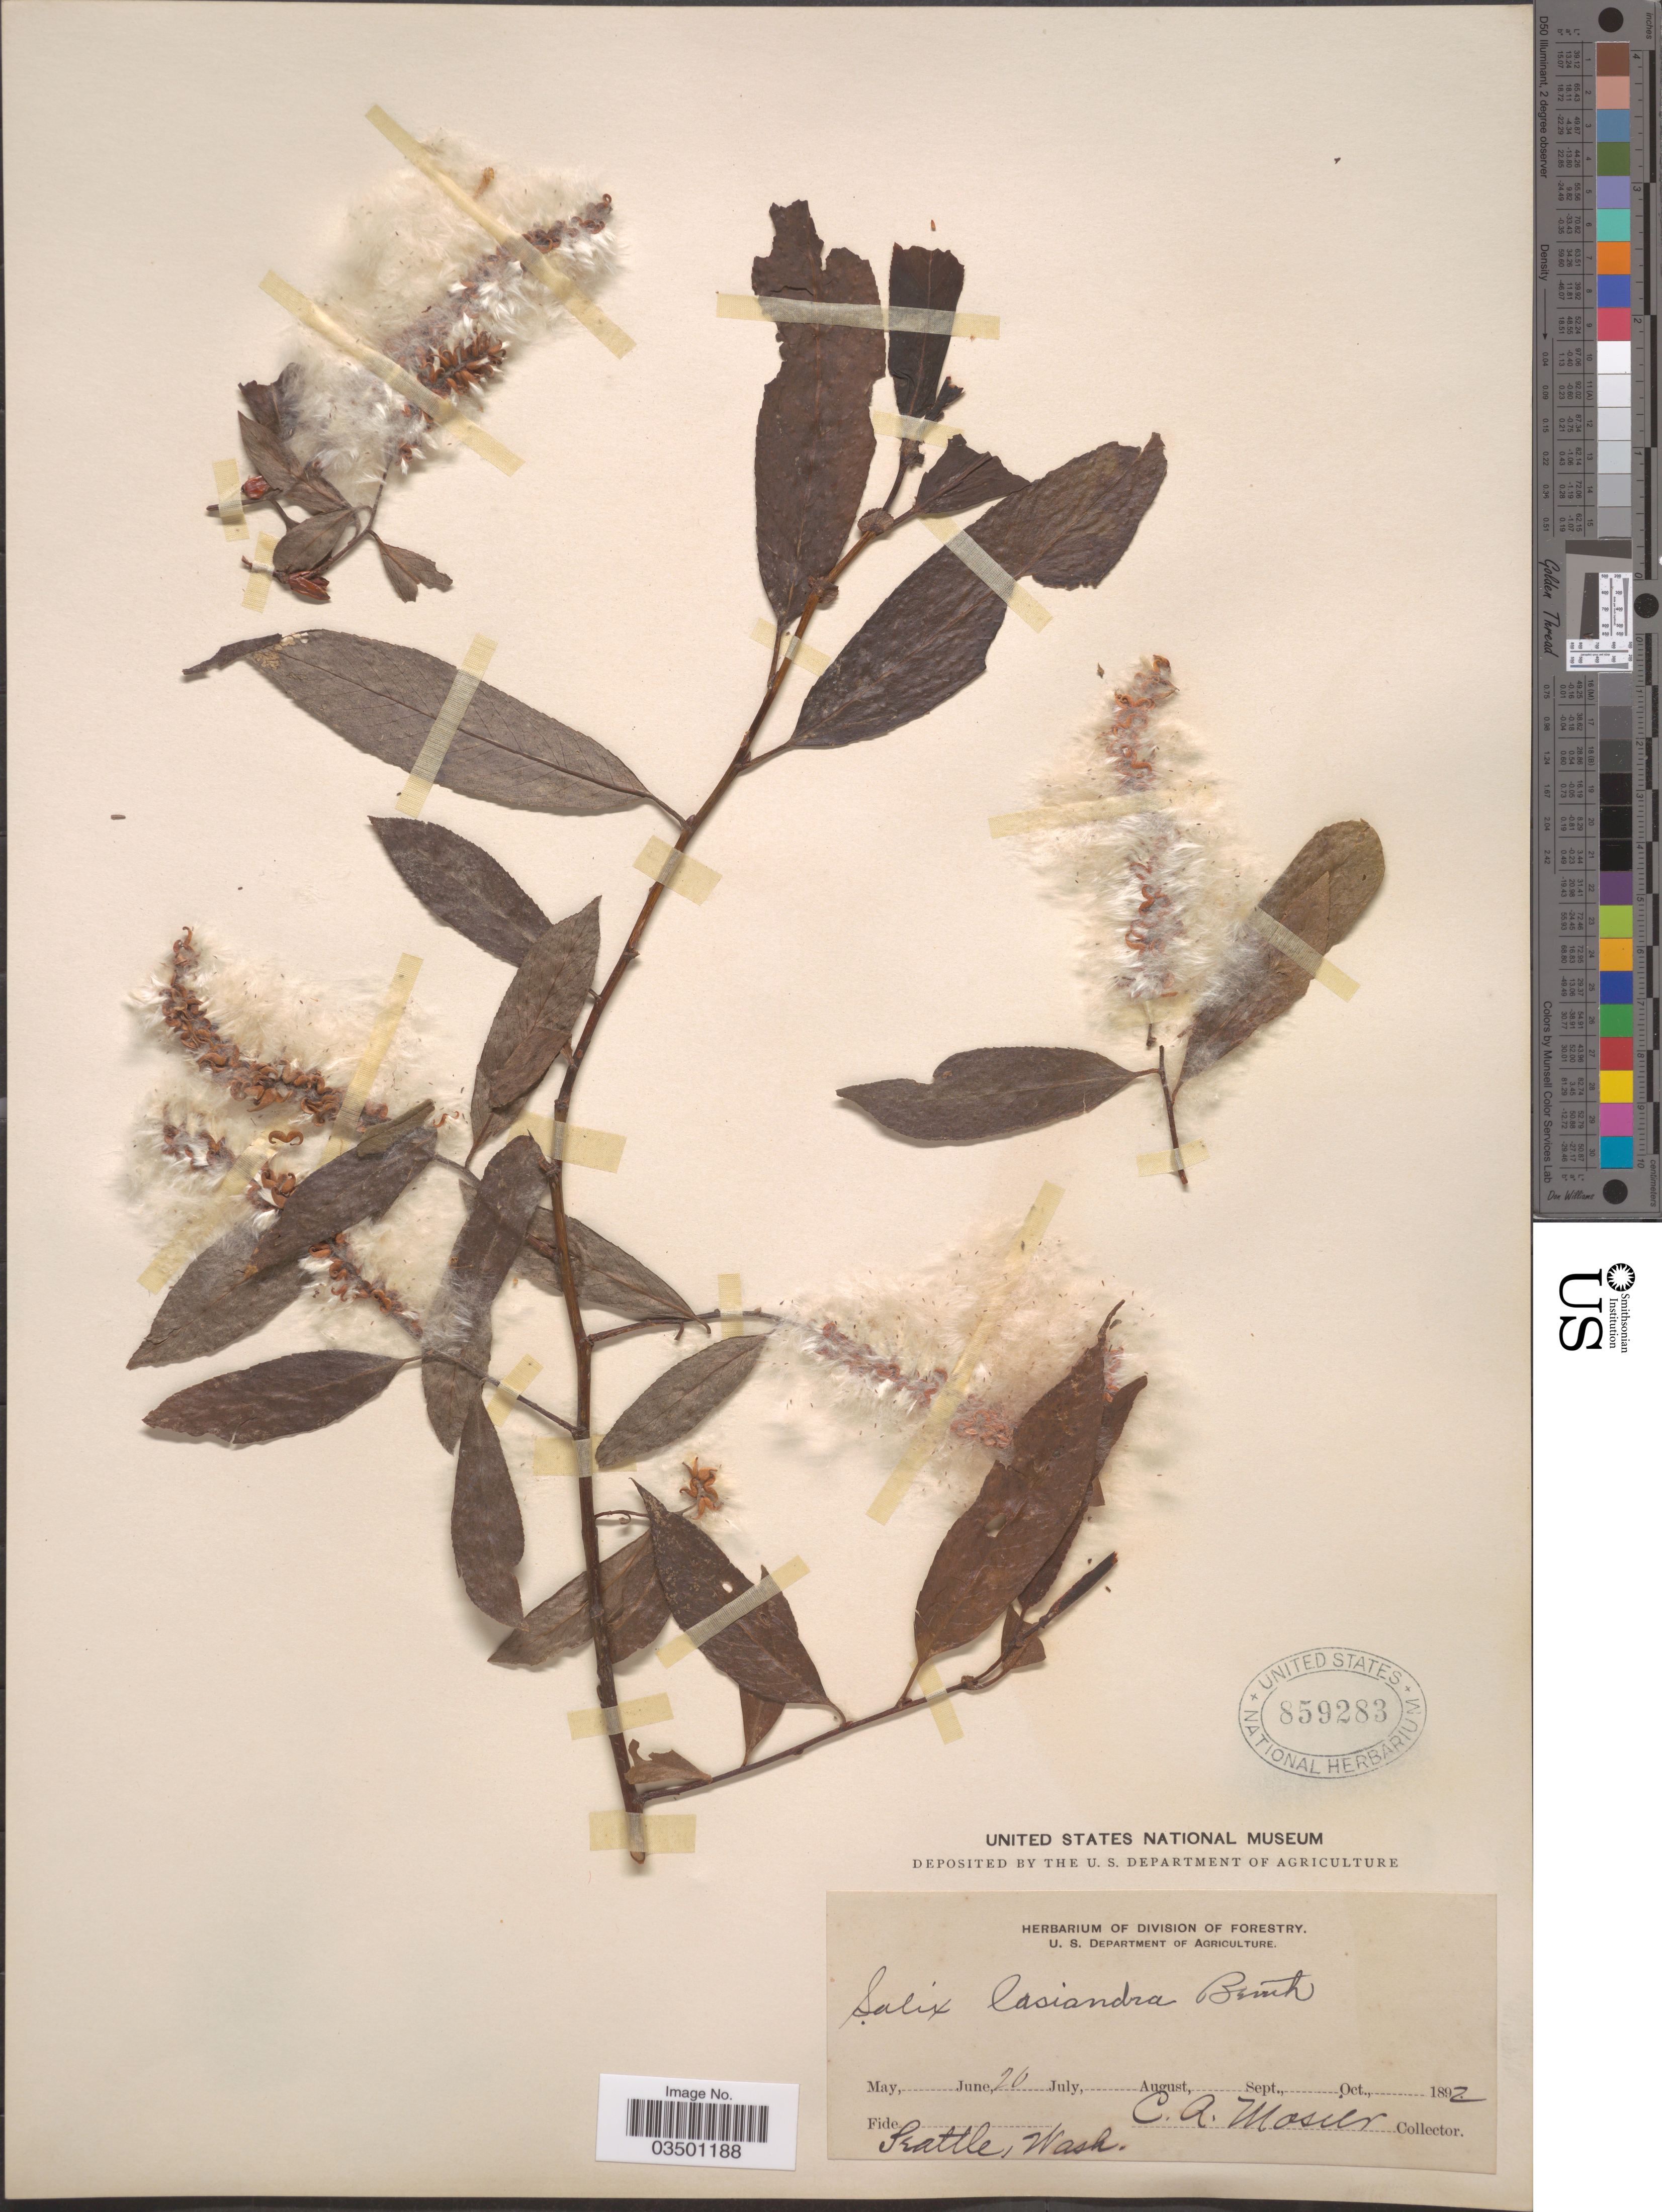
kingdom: Plantae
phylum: Tracheophyta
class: Magnoliopsida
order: Malpighiales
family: Salicaceae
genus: Salix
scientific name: Salix lasiandra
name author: Benth.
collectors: C. A. Mosier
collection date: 1892-06-20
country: United States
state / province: Washington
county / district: King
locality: Seattle.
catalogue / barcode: US 859283